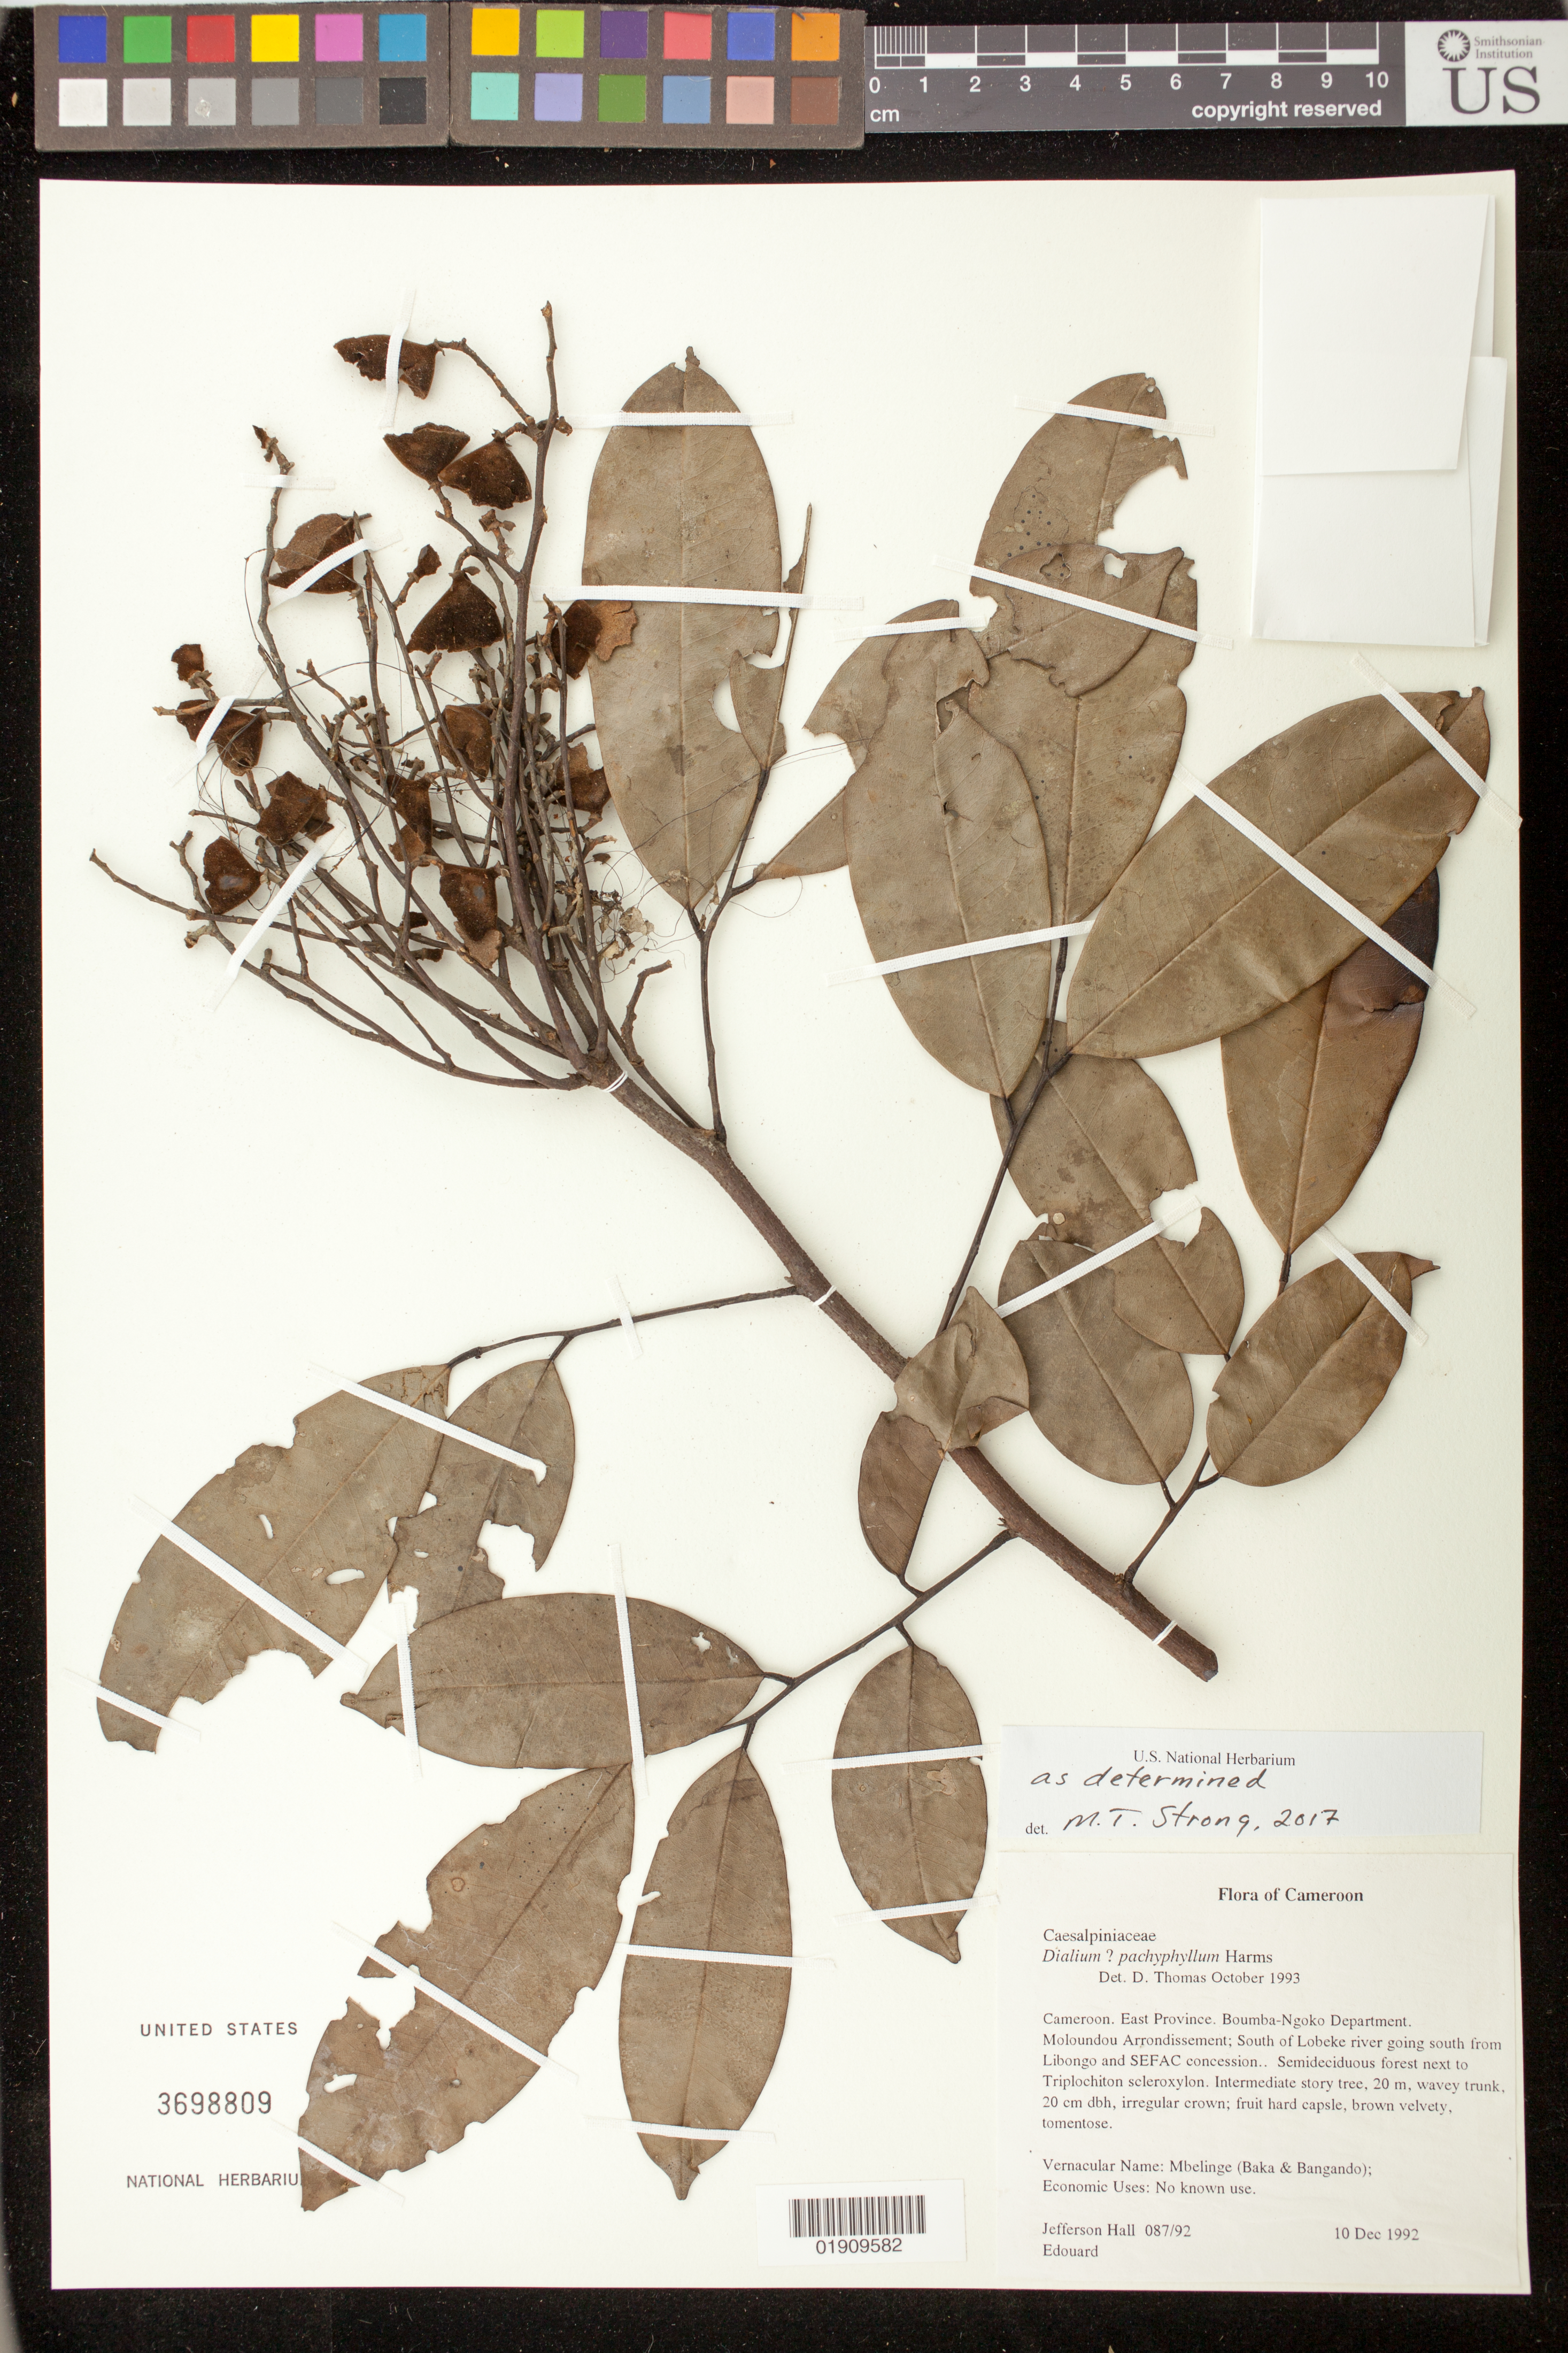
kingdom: Plantae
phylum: Tracheophyta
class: Magnoliopsida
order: Fabales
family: Fabaceae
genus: Dialium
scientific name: Dialium pachyphyllum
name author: Harms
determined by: Thomas, D.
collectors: J. Hall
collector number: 087/92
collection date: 1992-12-10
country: Cameroon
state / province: Est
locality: Boumba-Ngoko Department. Boumba-Ngoko Department. Moloundou Arroundissement; South of Lobeke river, south of Libongo and SEFAC concession.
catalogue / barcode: US 3698809